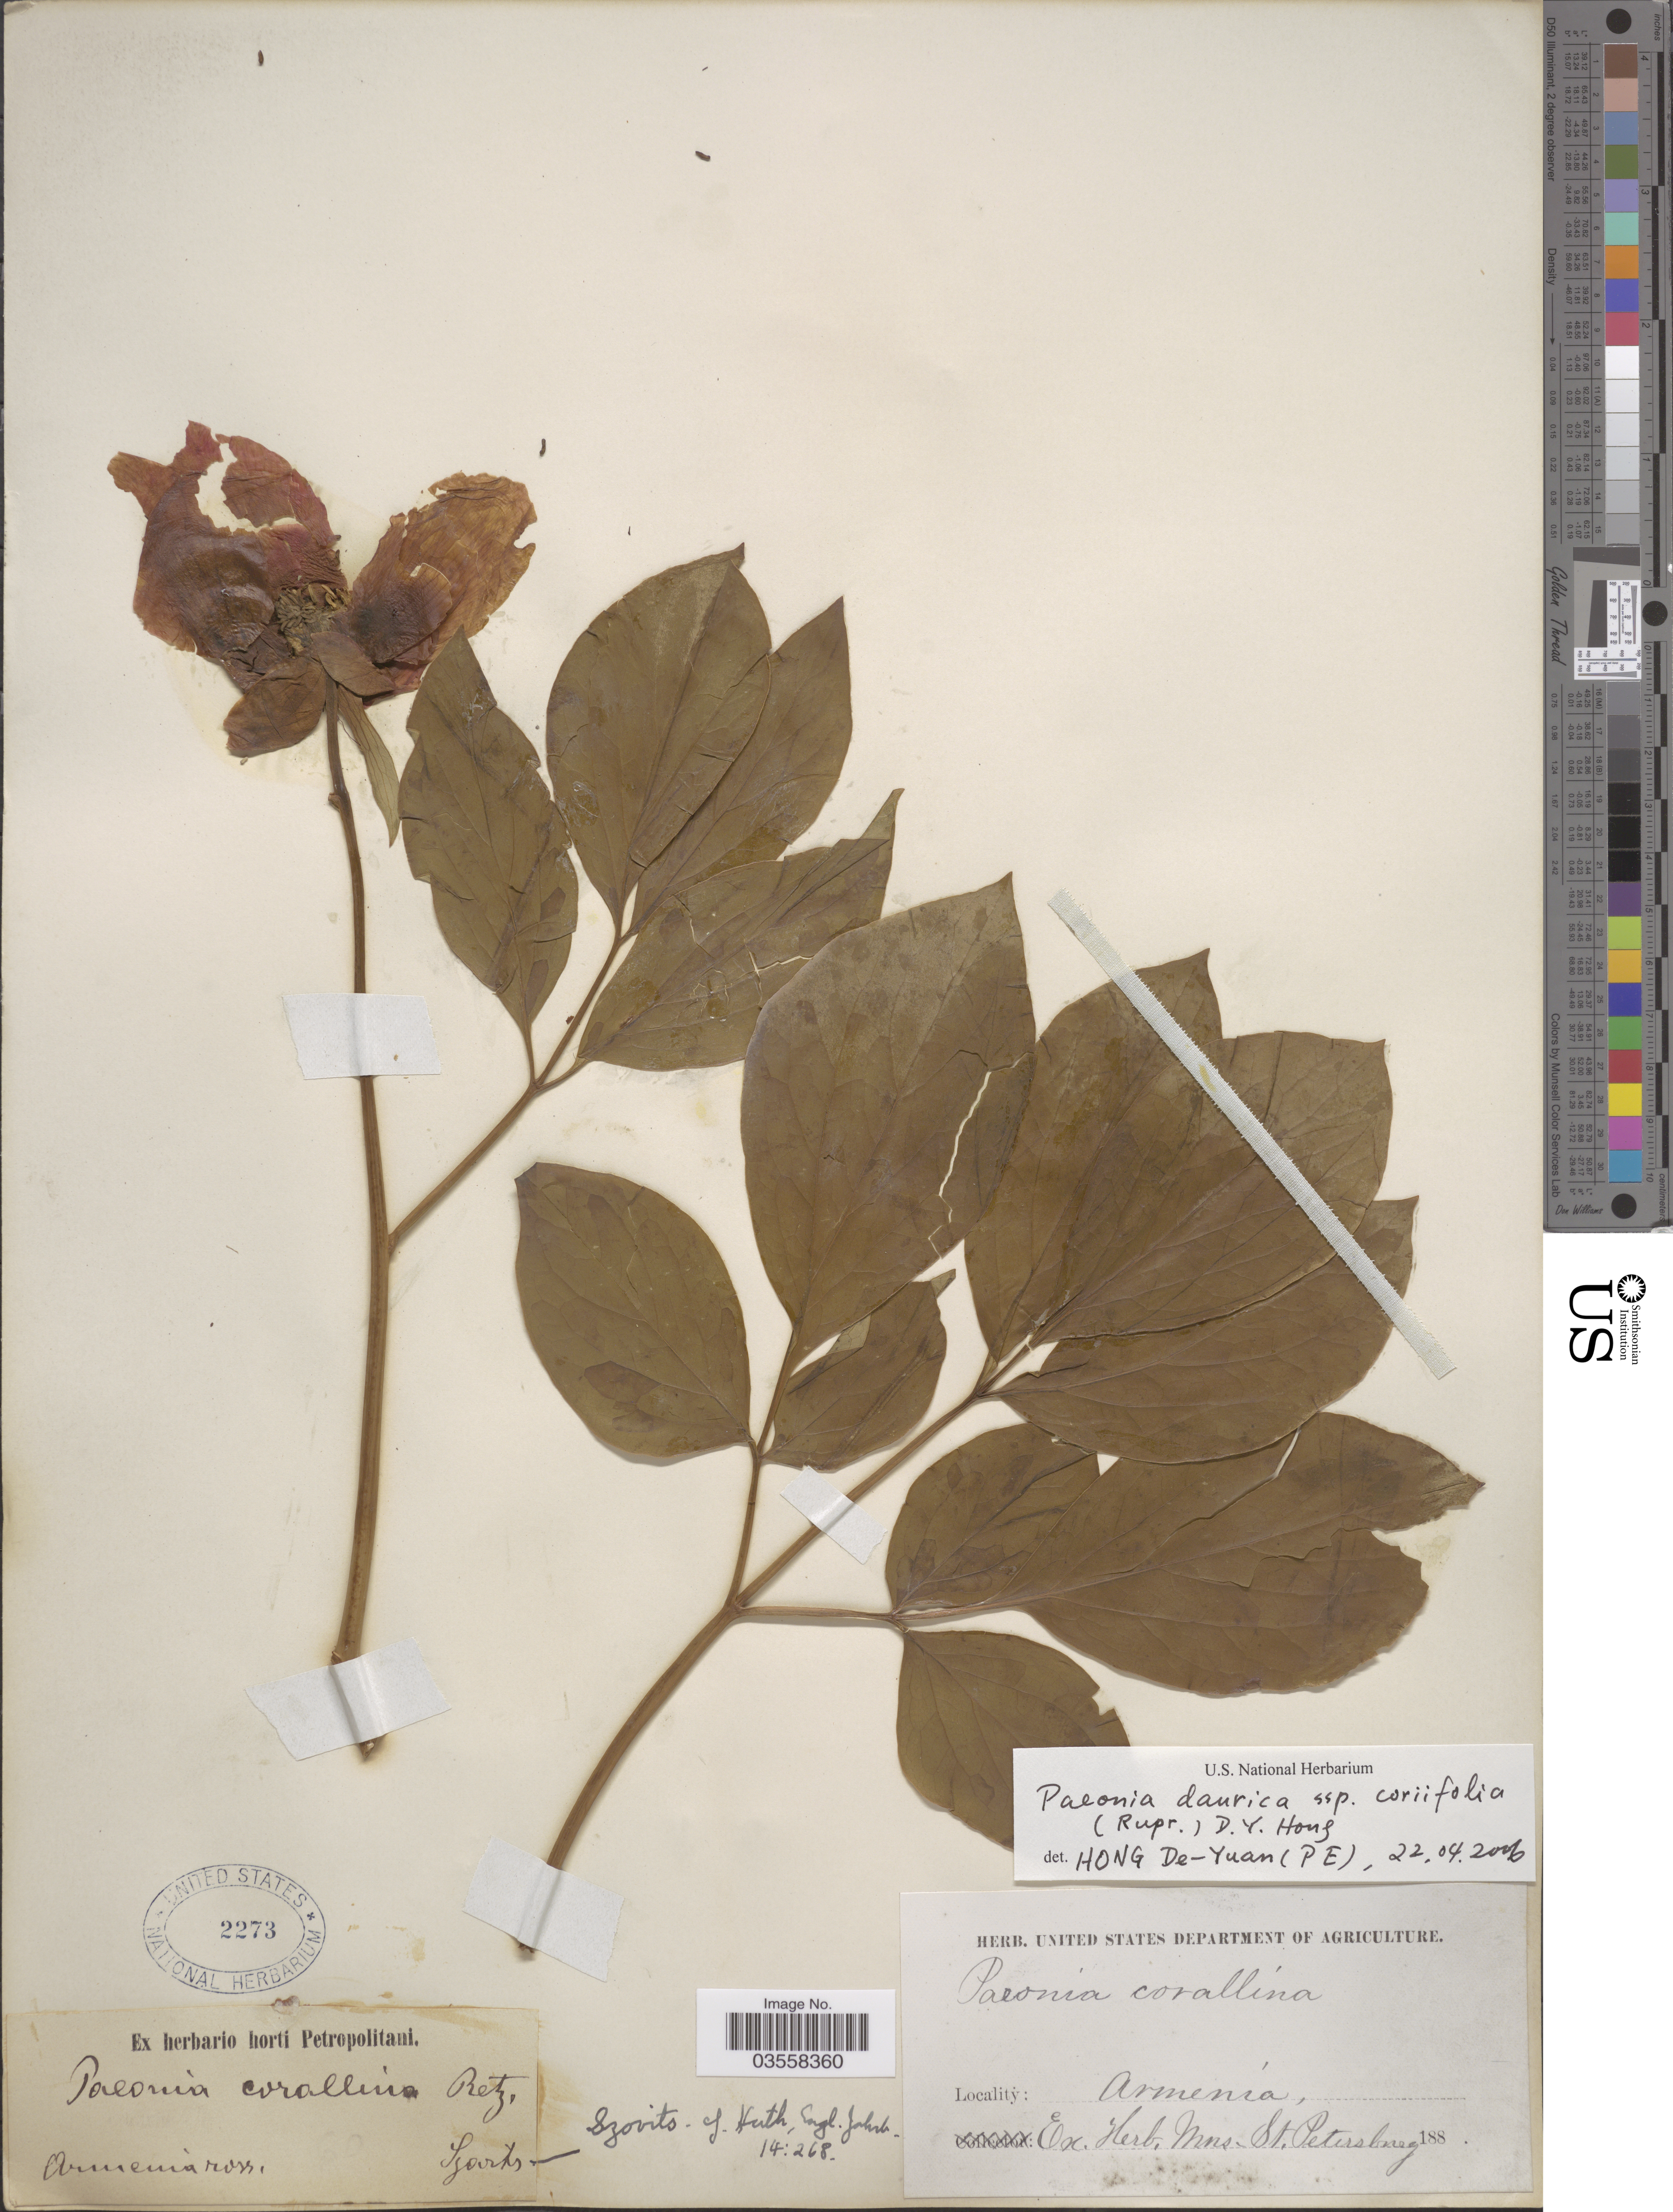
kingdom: Plantae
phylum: Tracheophyta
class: Magnoliopsida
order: Saxifragales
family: Paeoniaceae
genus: Paeonia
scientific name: Paeonia daurica subsp. coriifolia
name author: (Rupr.) D.Y. Hong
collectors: Szovits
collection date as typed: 188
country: Armenia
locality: Armenia ross.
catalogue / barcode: US 2273